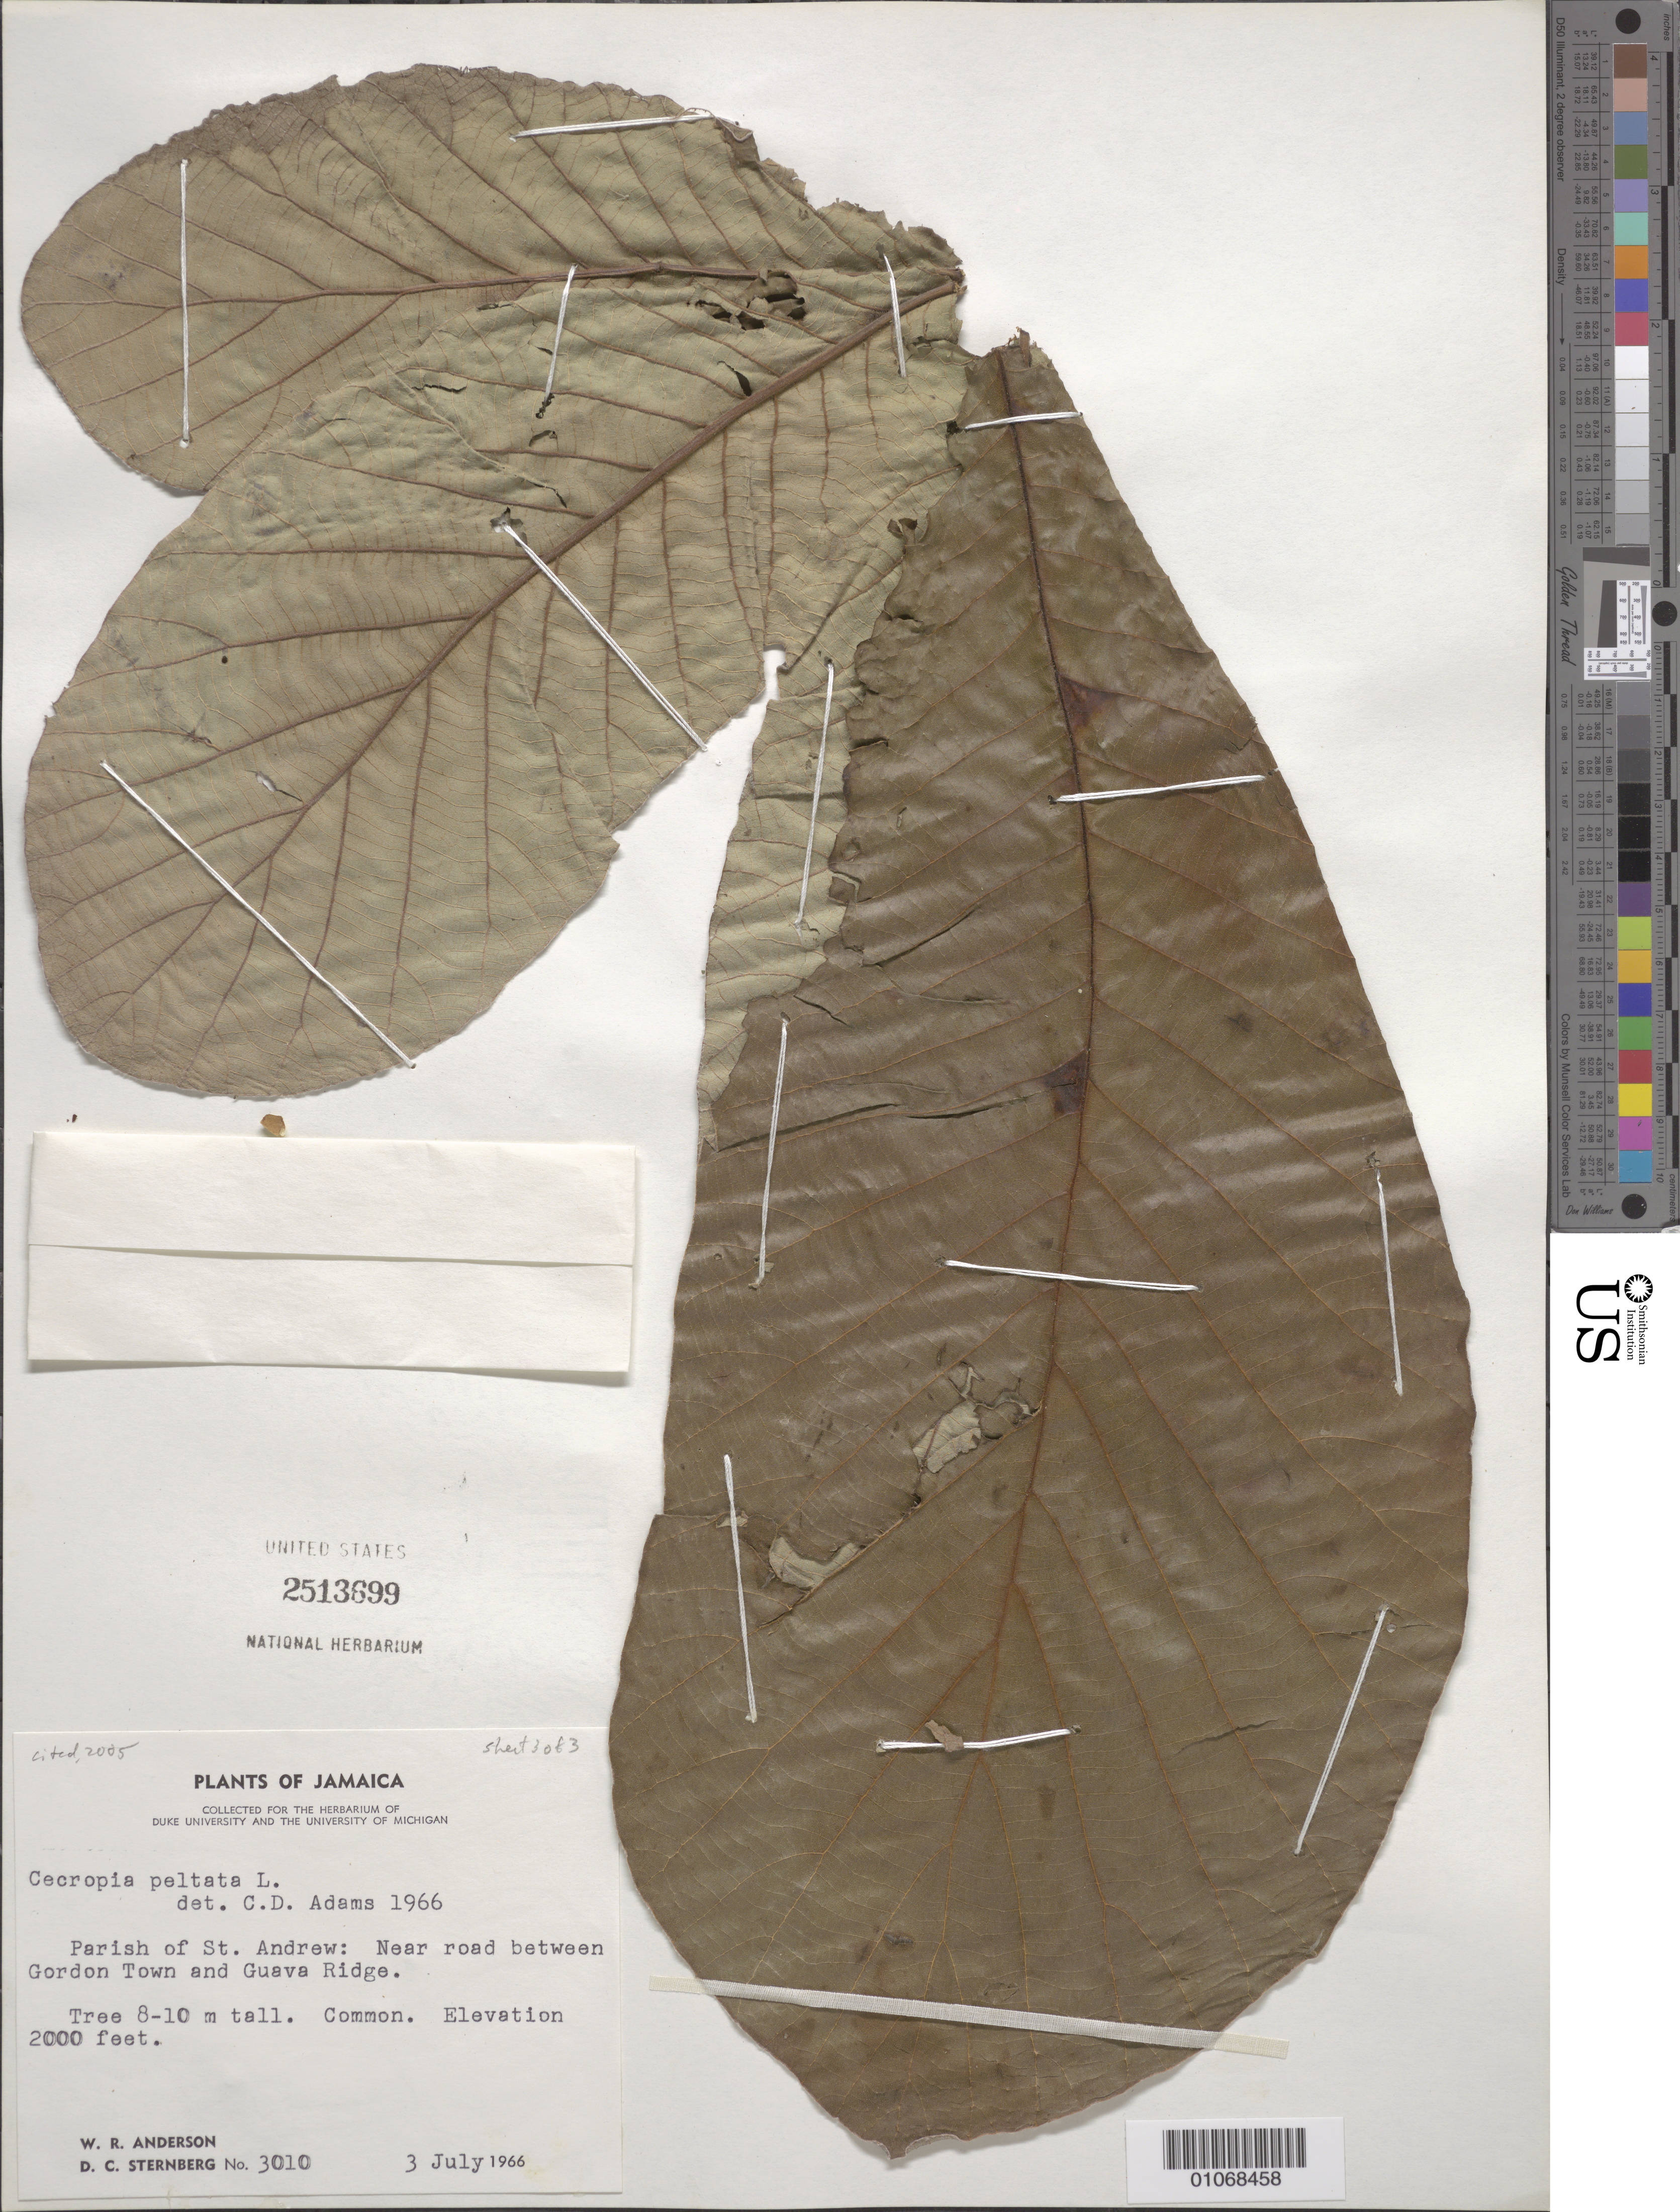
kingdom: Plantae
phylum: Tracheophyta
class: Magnoliopsida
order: Rosales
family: Urticaceae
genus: Cecropia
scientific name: Cecropia peltata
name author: L.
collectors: W. R. Anderson & D. Sternberg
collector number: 3010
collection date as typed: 03 Jul 1966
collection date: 1966-07-03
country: Jamaica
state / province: Saint Andrew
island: Jamaica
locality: Near road between Gordon Town and Guava Ridge.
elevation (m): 610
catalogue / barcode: US 2513699